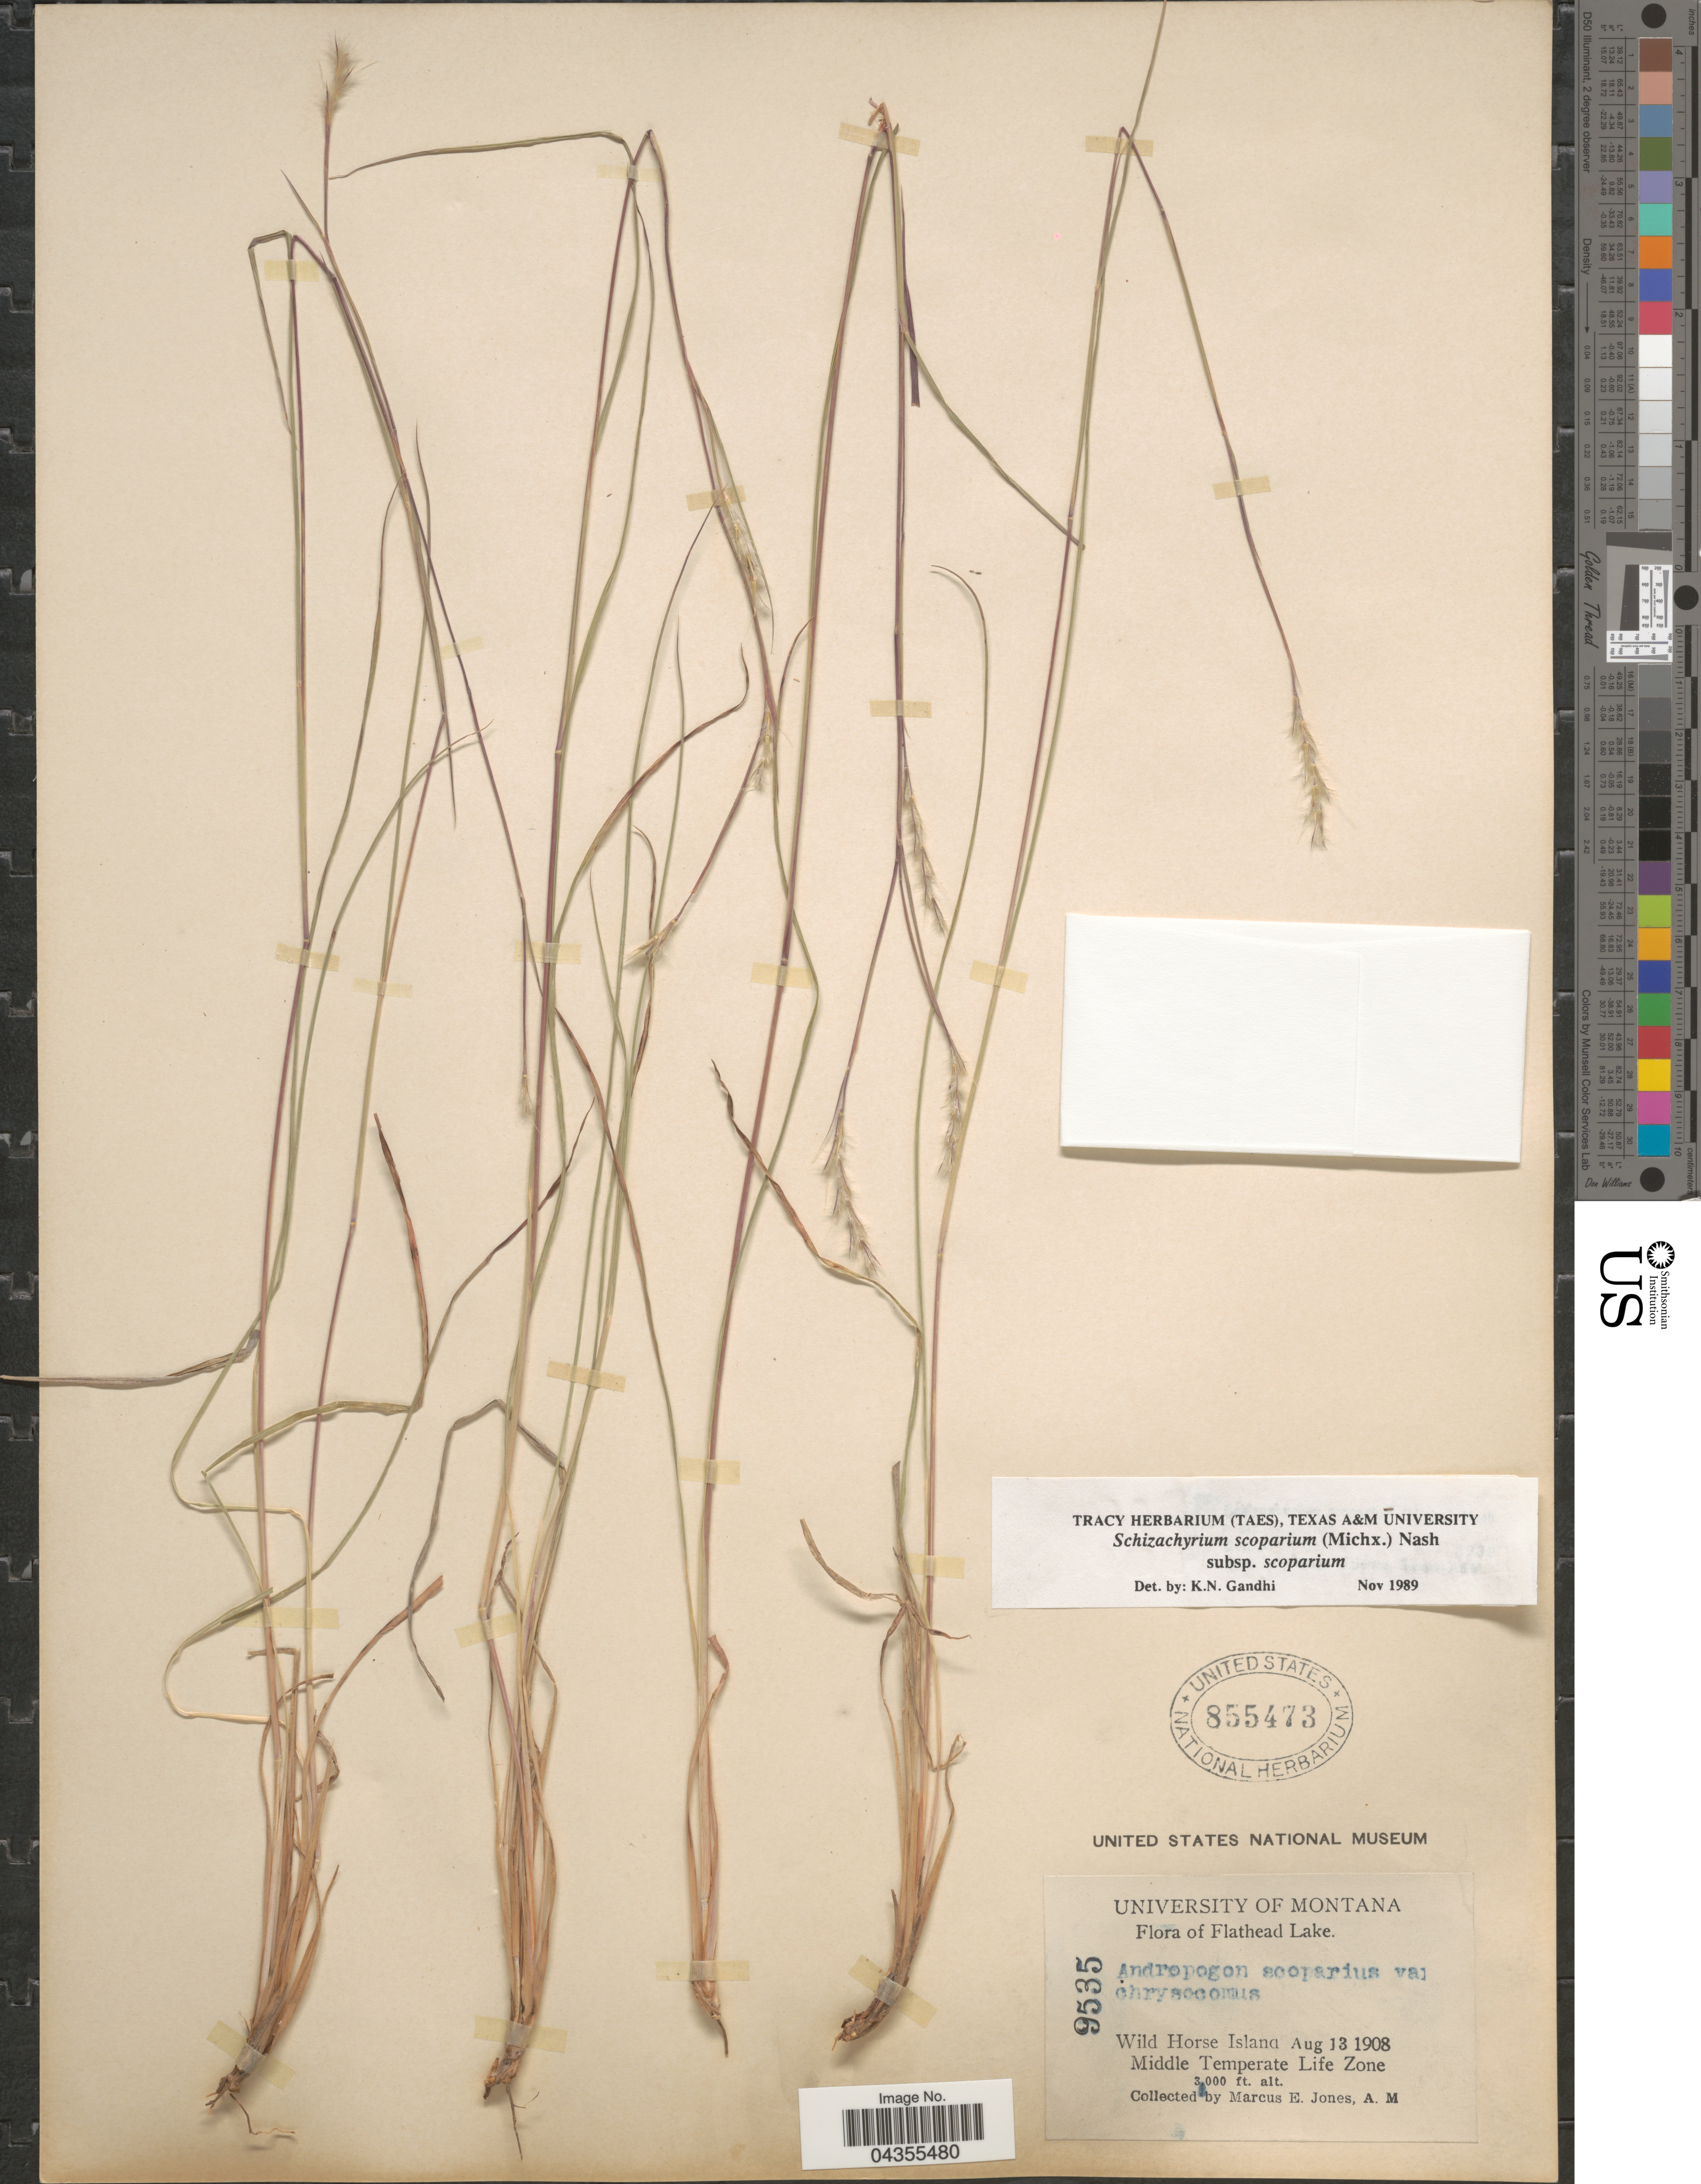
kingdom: Plantae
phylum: Tracheophyta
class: Liliopsida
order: Poales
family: Poaceae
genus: Schizachyrium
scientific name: Schizachyrium scoparium var. scoparium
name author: (Michx.) Nash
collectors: M. E. Jones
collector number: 9535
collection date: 1908-08-13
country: United States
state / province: Montana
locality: Flathead Lake. Wild Horse Island. Middle Temperate Life Zone.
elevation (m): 914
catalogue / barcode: US 855473